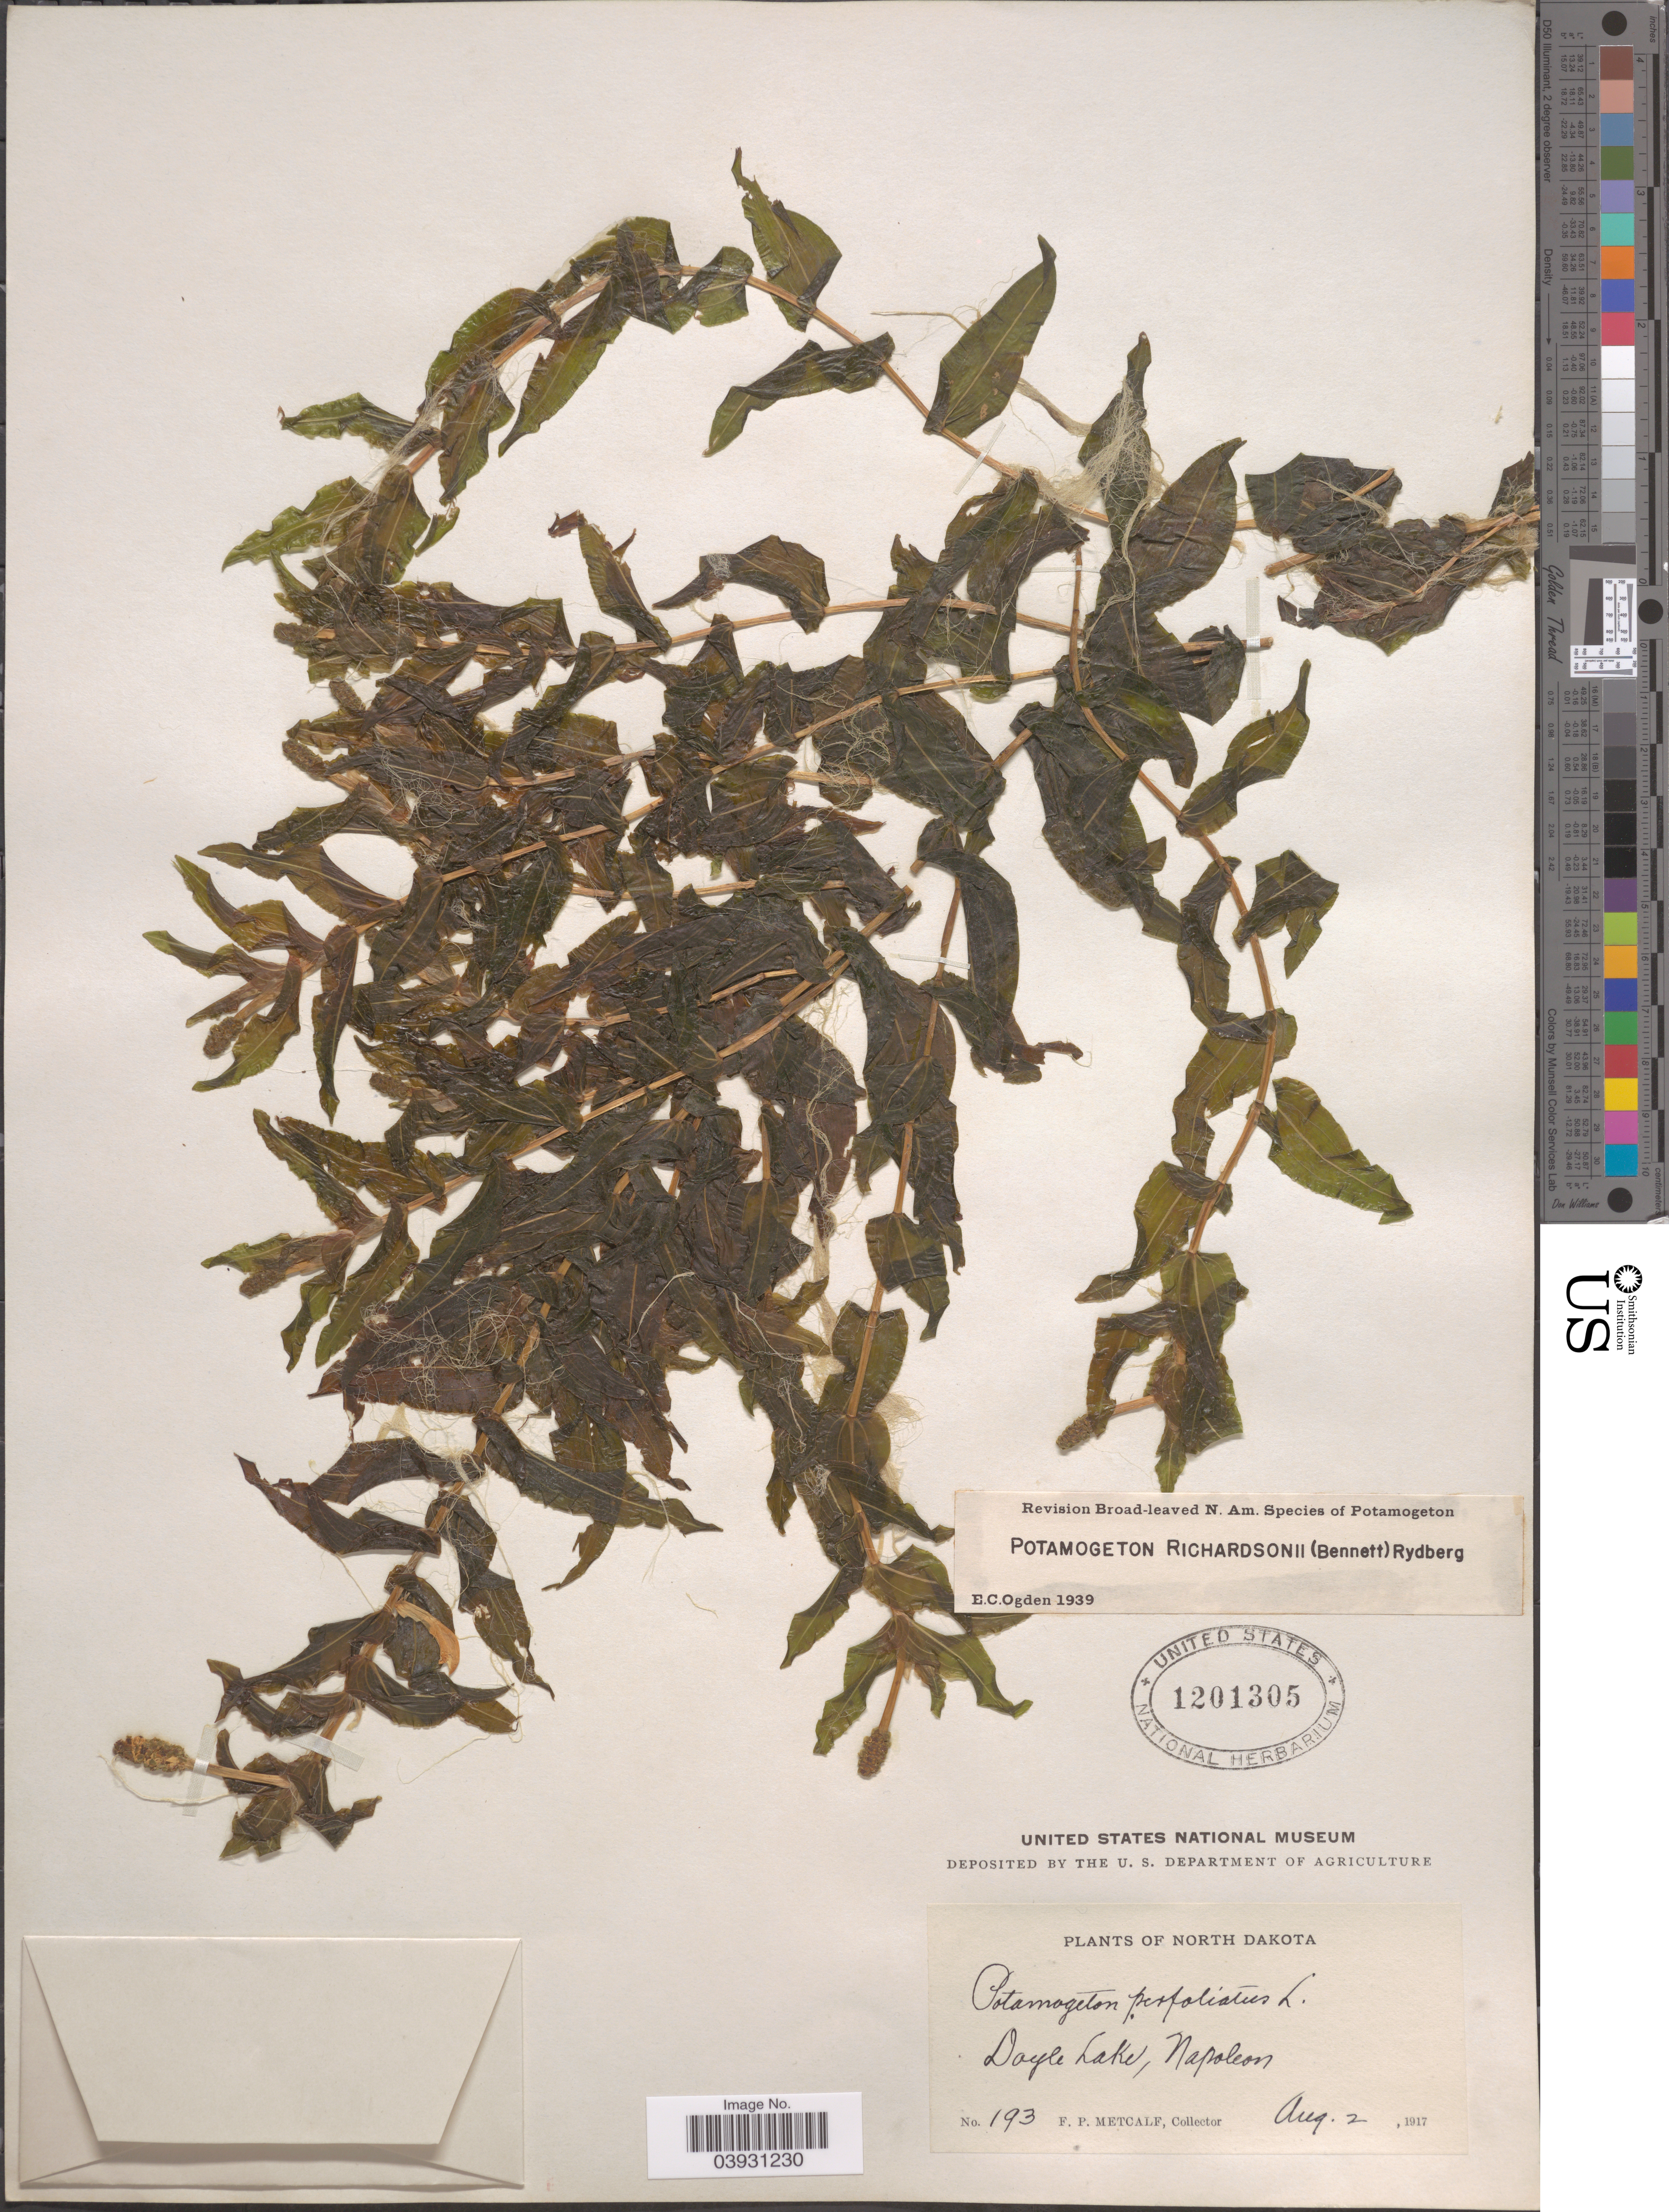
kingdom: Plantae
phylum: Tracheophyta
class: Liliopsida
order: Alismatales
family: Potamogetonaceae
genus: Potamogeton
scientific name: Potamogeton richardsonii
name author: (A.W. Benn.) Rydb.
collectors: F. Metcalf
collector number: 193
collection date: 1917-08-02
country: United States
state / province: North Dakota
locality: Doyle Lake, Napoleon.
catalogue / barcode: US 1201305